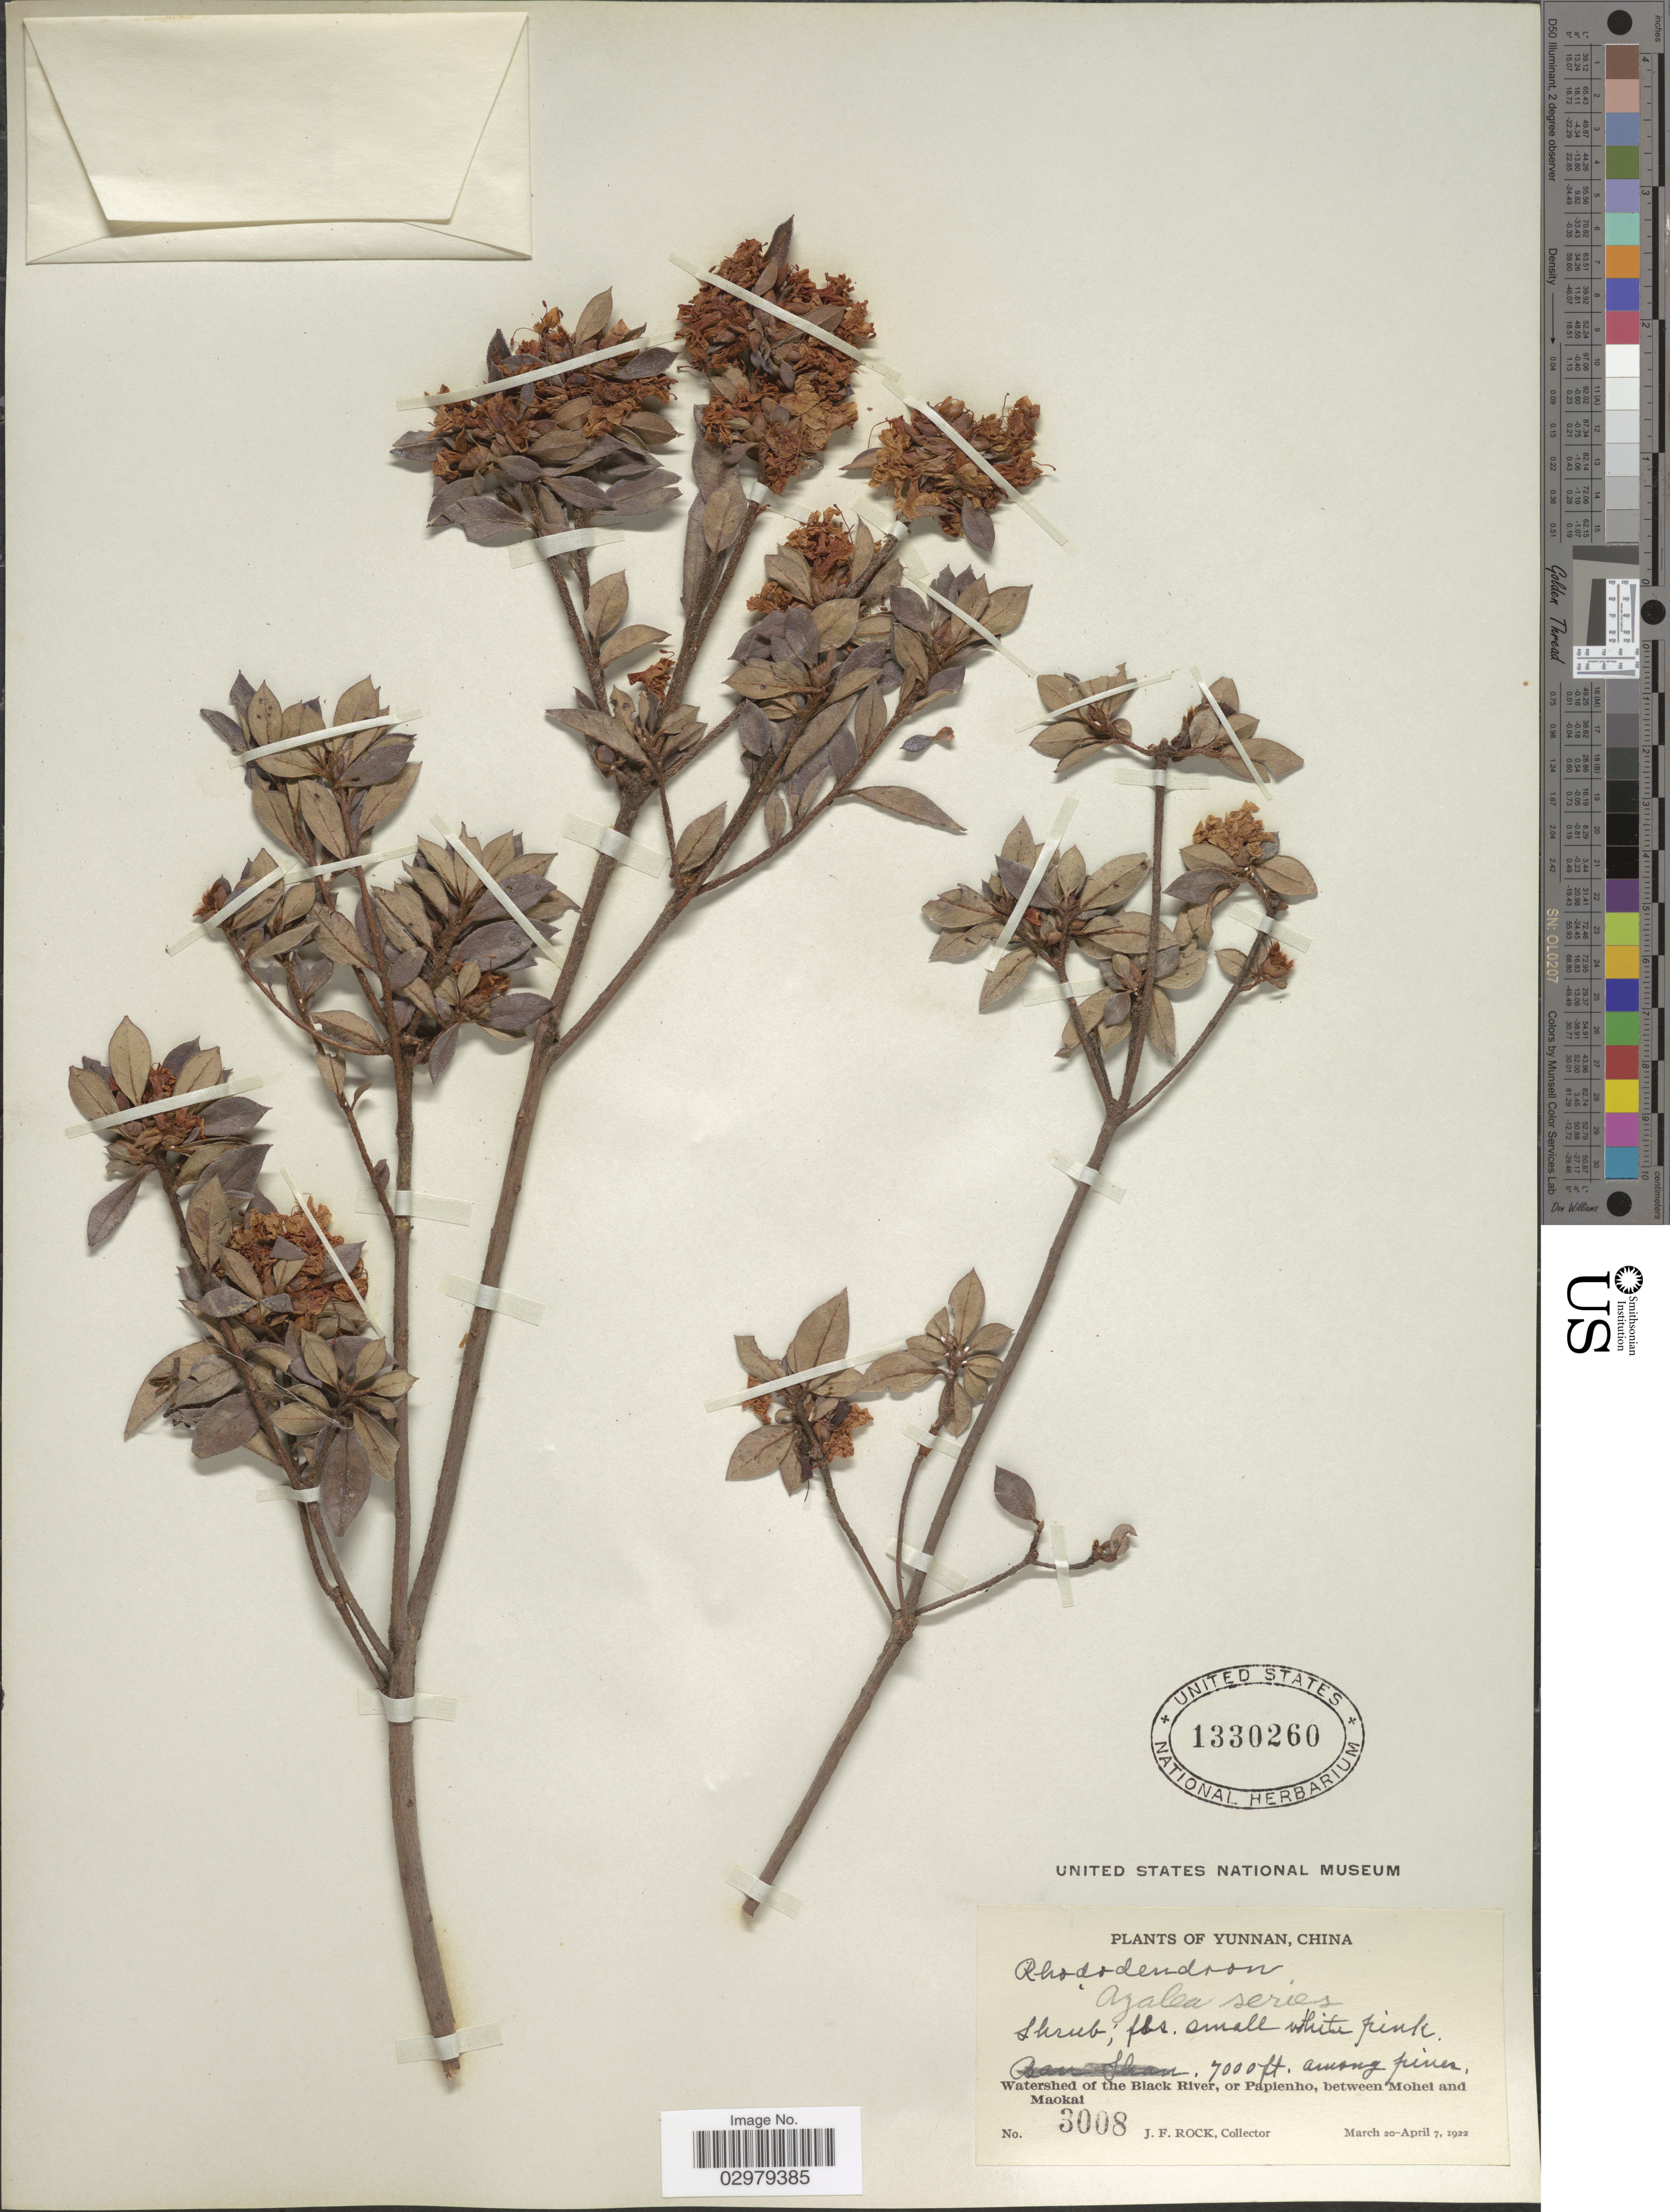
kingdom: Plantae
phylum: Tracheophyta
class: Magnoliopsida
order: Ericales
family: Ericaceae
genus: Rhododendron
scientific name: Rhododendron sp.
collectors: J. Rock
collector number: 3008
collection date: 1922-03-20/1922-04-07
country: China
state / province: Yunnan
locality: Among pines, Watershed of the Black River, or Papienho, between Mohei and Maokai.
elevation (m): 2134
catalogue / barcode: US 1330260